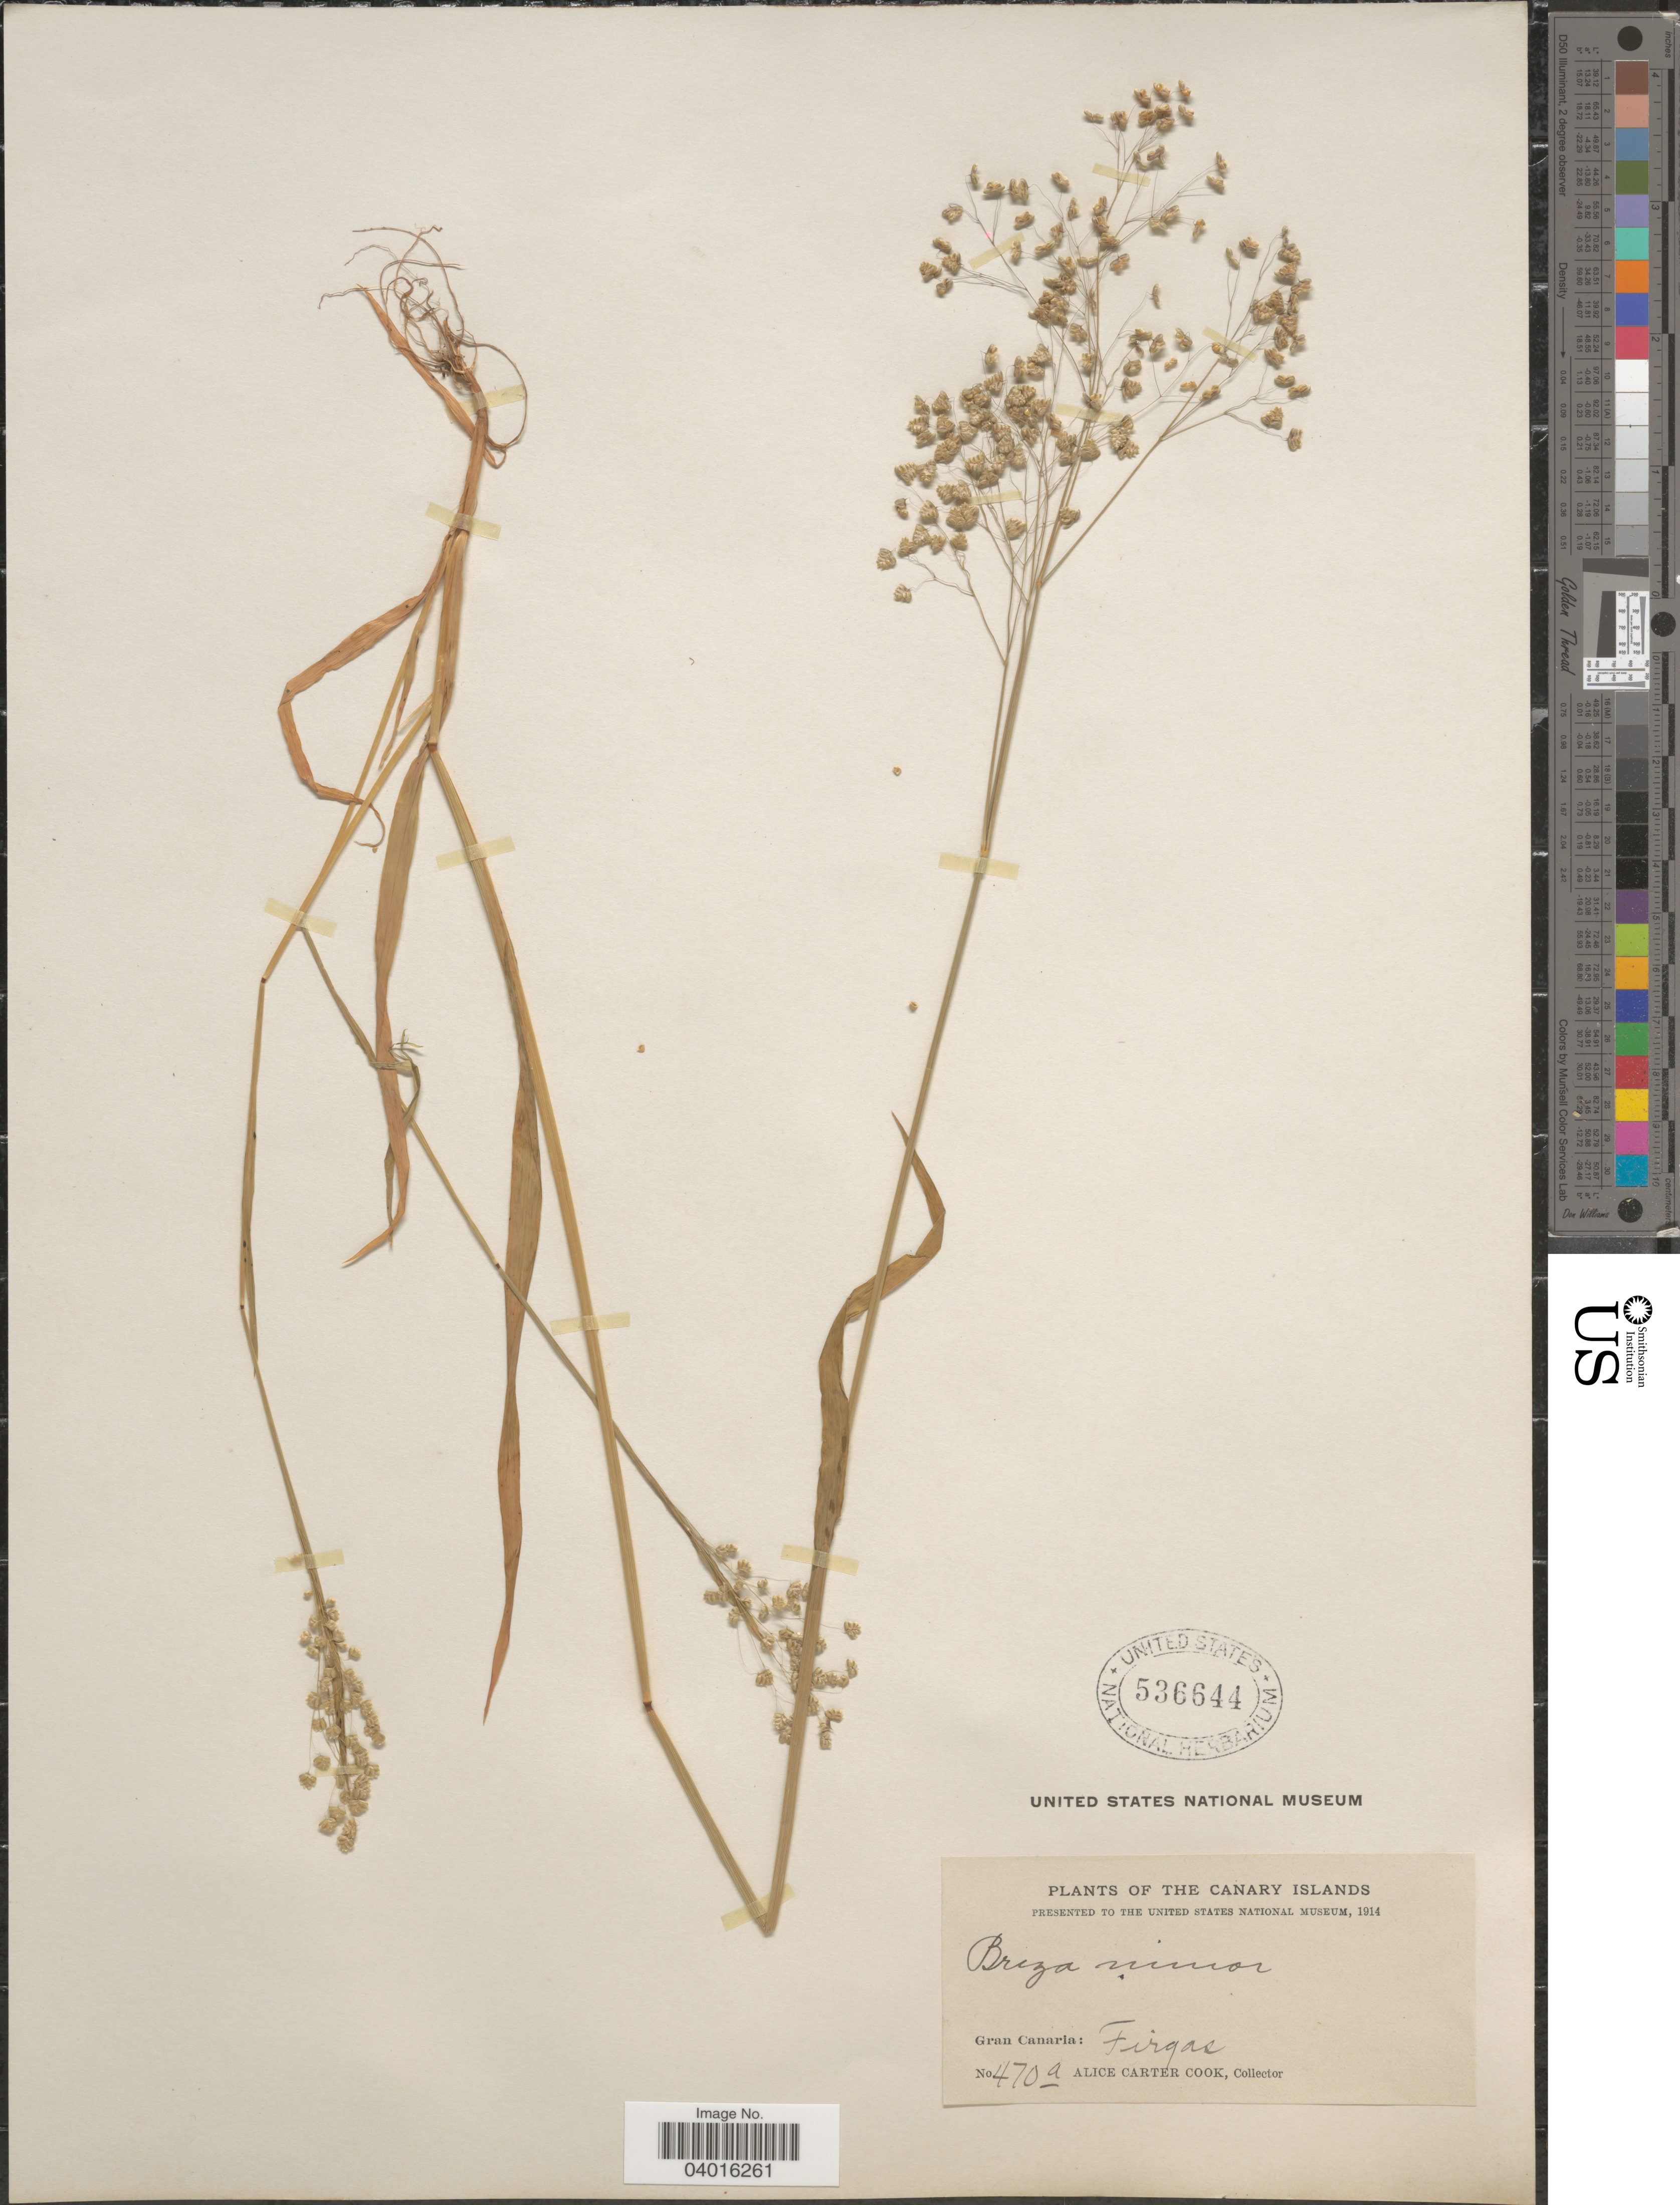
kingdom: Plantae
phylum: Tracheophyta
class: Liliopsida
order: Poales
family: Poaceae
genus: Briza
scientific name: Briza minor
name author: L.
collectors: Alice C. Cook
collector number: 470a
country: Spain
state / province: Canarias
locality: Canary Islands. Gran Canaria: Firgas.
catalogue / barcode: US 536644